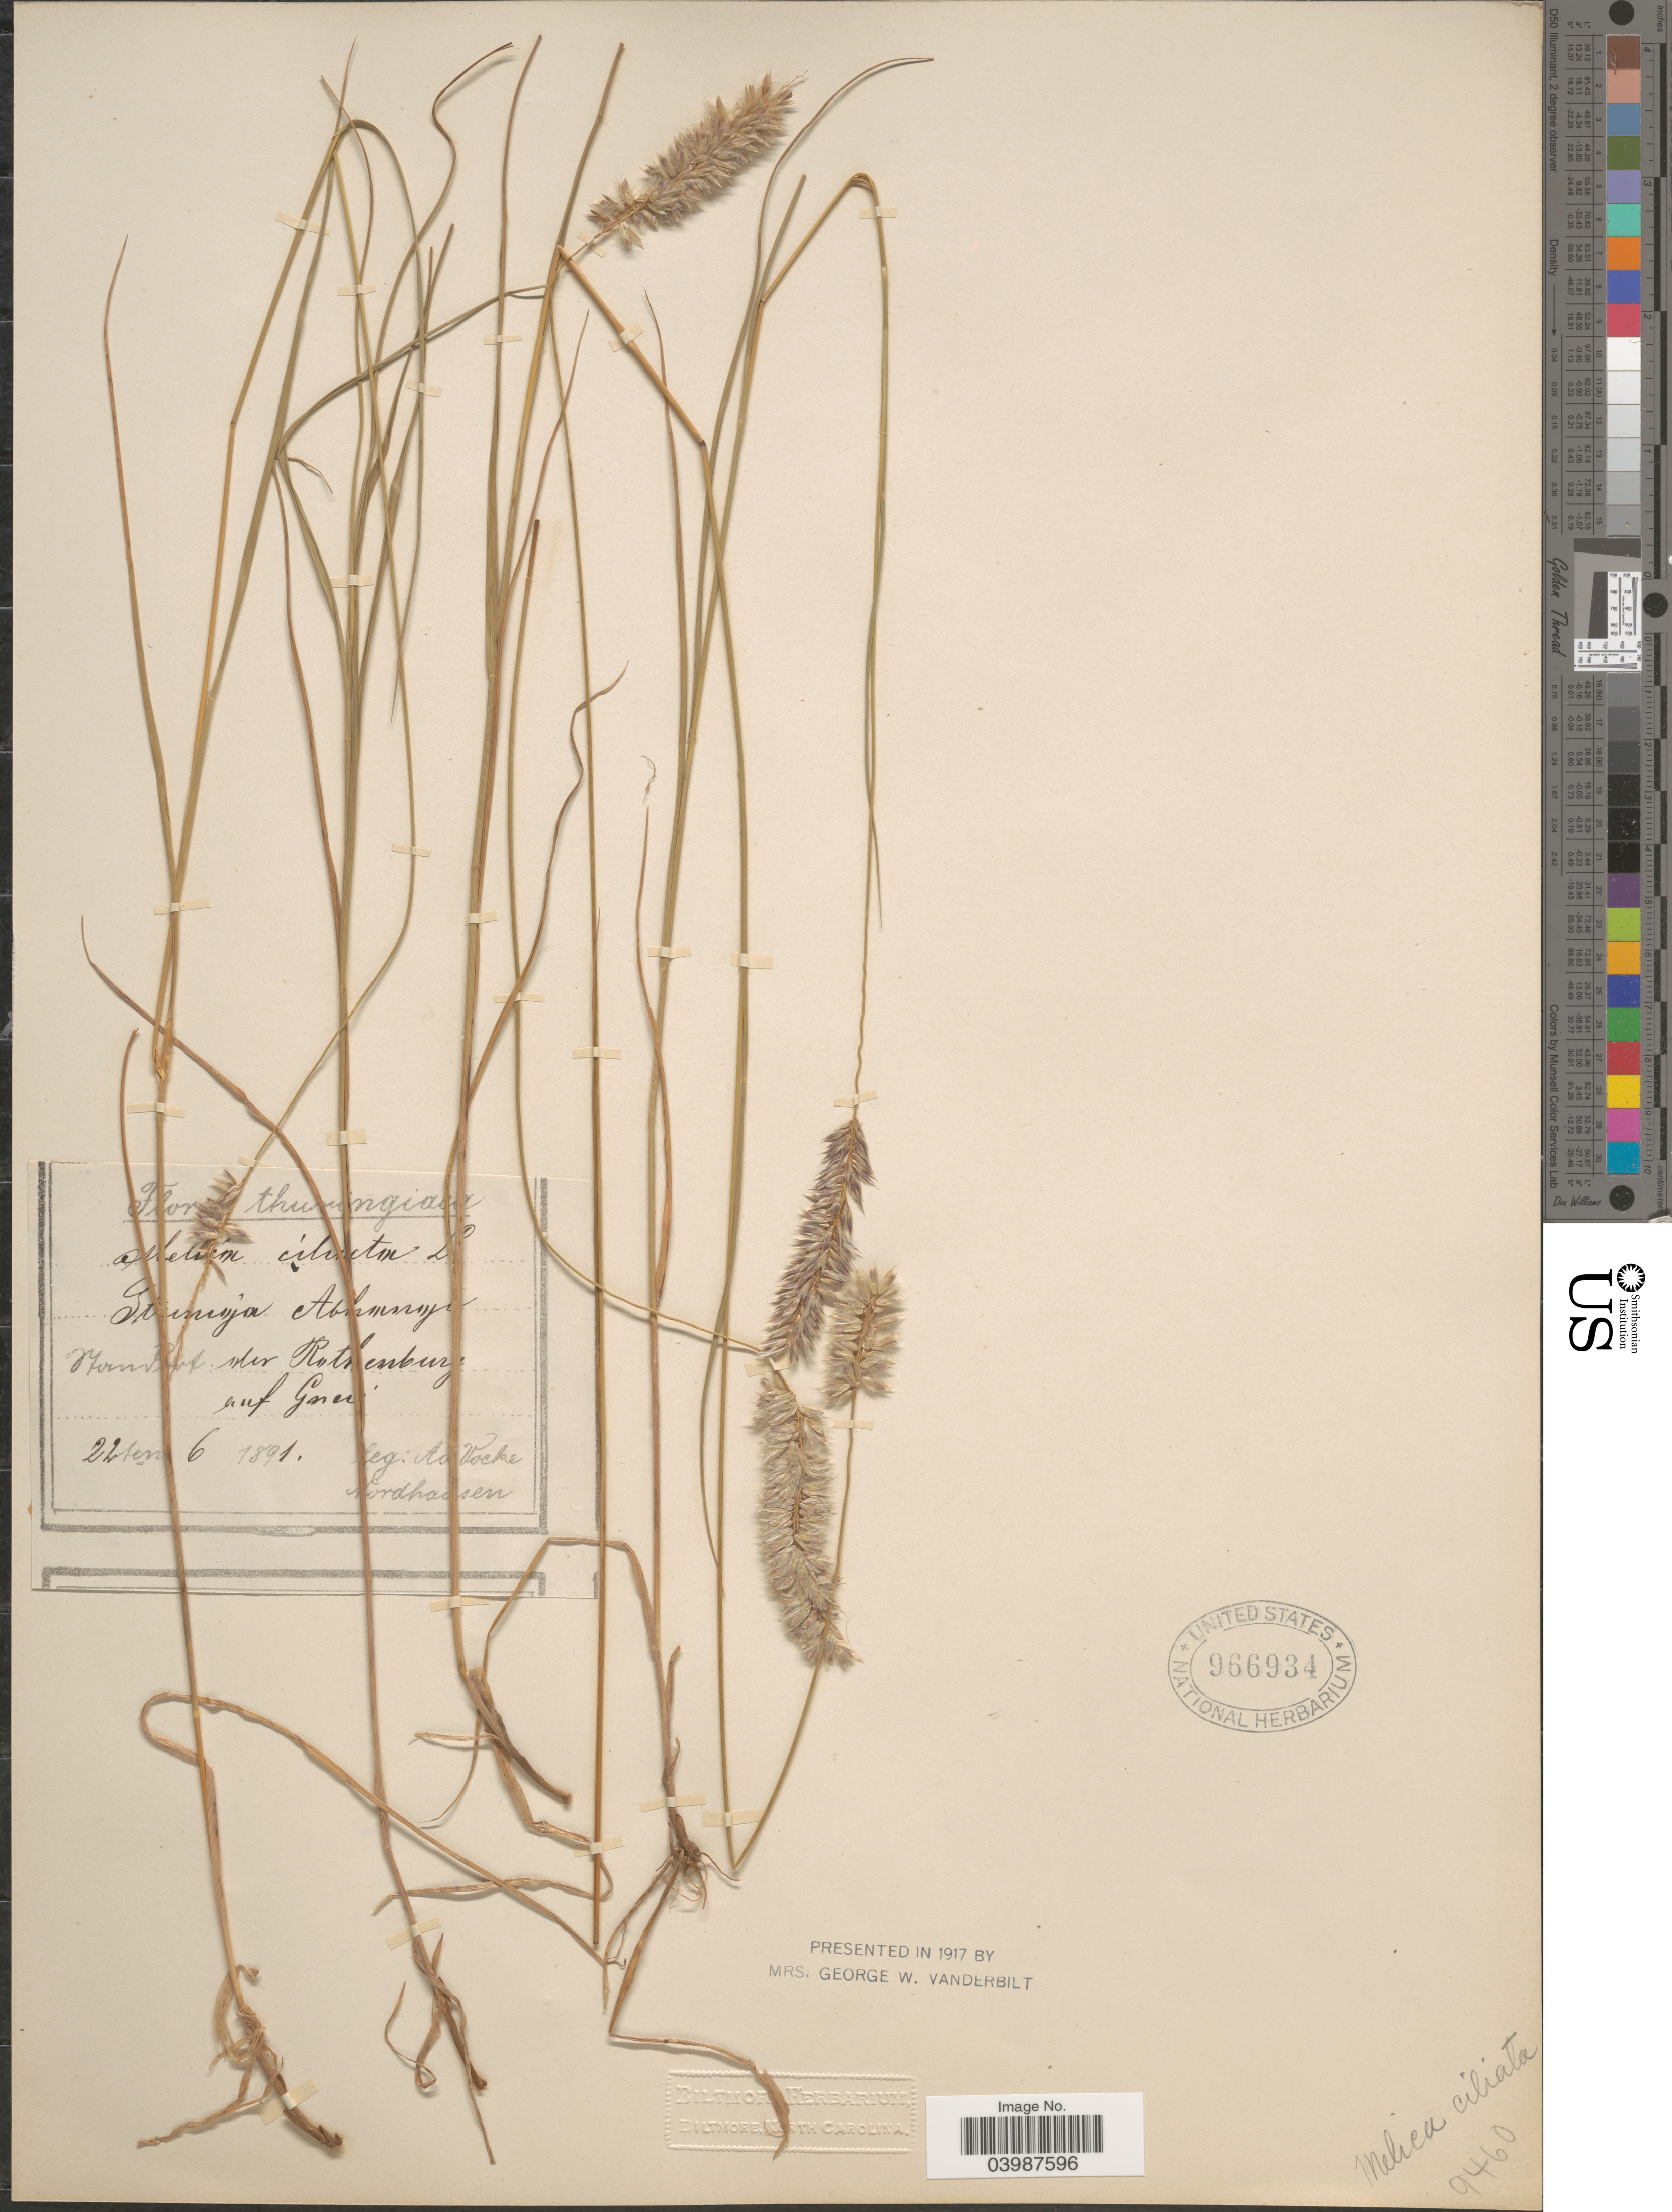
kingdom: Plantae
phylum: Tracheophyta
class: Liliopsida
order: Poales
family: Poaceae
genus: Melica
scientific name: Melica ciliata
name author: L.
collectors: A. Vocke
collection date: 1891-06-22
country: Germany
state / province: Thuringia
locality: Thuringia [illegible text]. MosnP [illegible text]: inter Ruthenburg auf Gane [illegible text].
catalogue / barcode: US 966934